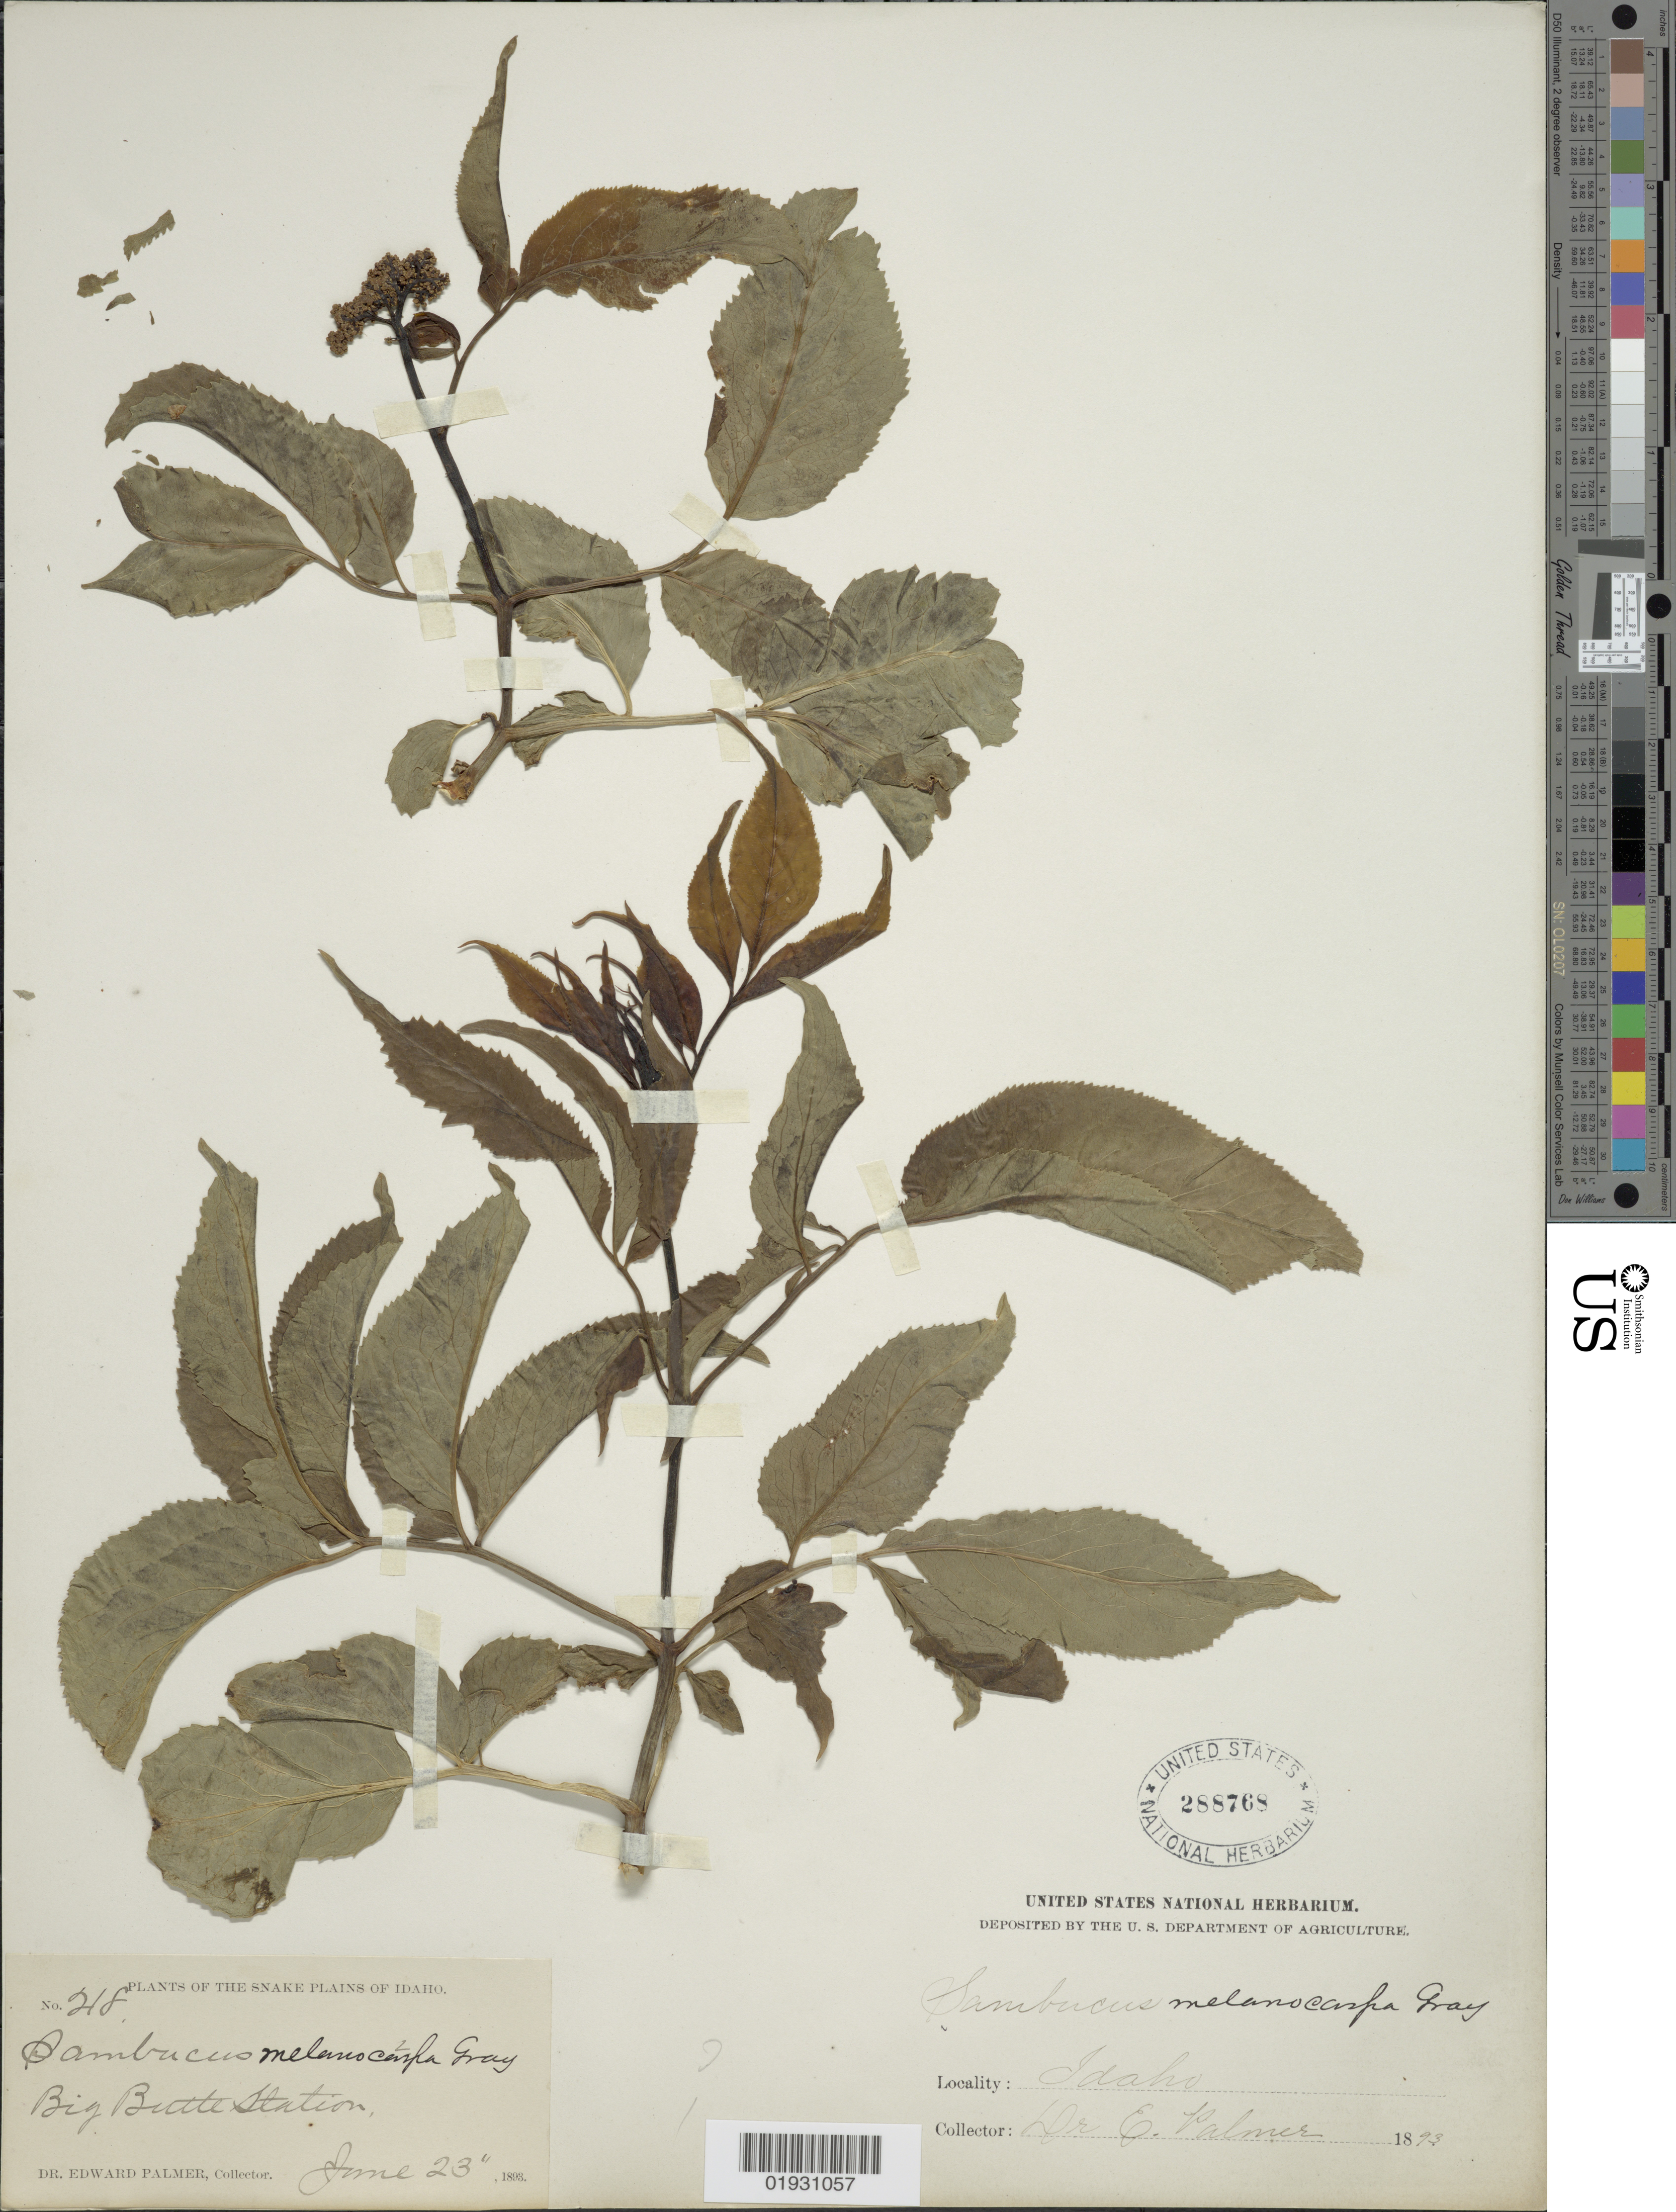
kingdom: Plantae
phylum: Tracheophyta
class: Magnoliopsida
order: Dipsacales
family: Viburnaceae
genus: Sambucus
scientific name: Sambucus melanocarpa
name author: A. Gray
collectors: E. Palmer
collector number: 218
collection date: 1893-06-23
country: United States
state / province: Idaho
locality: Snake Plains of Idaho. Big Butte Station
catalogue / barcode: US 288768